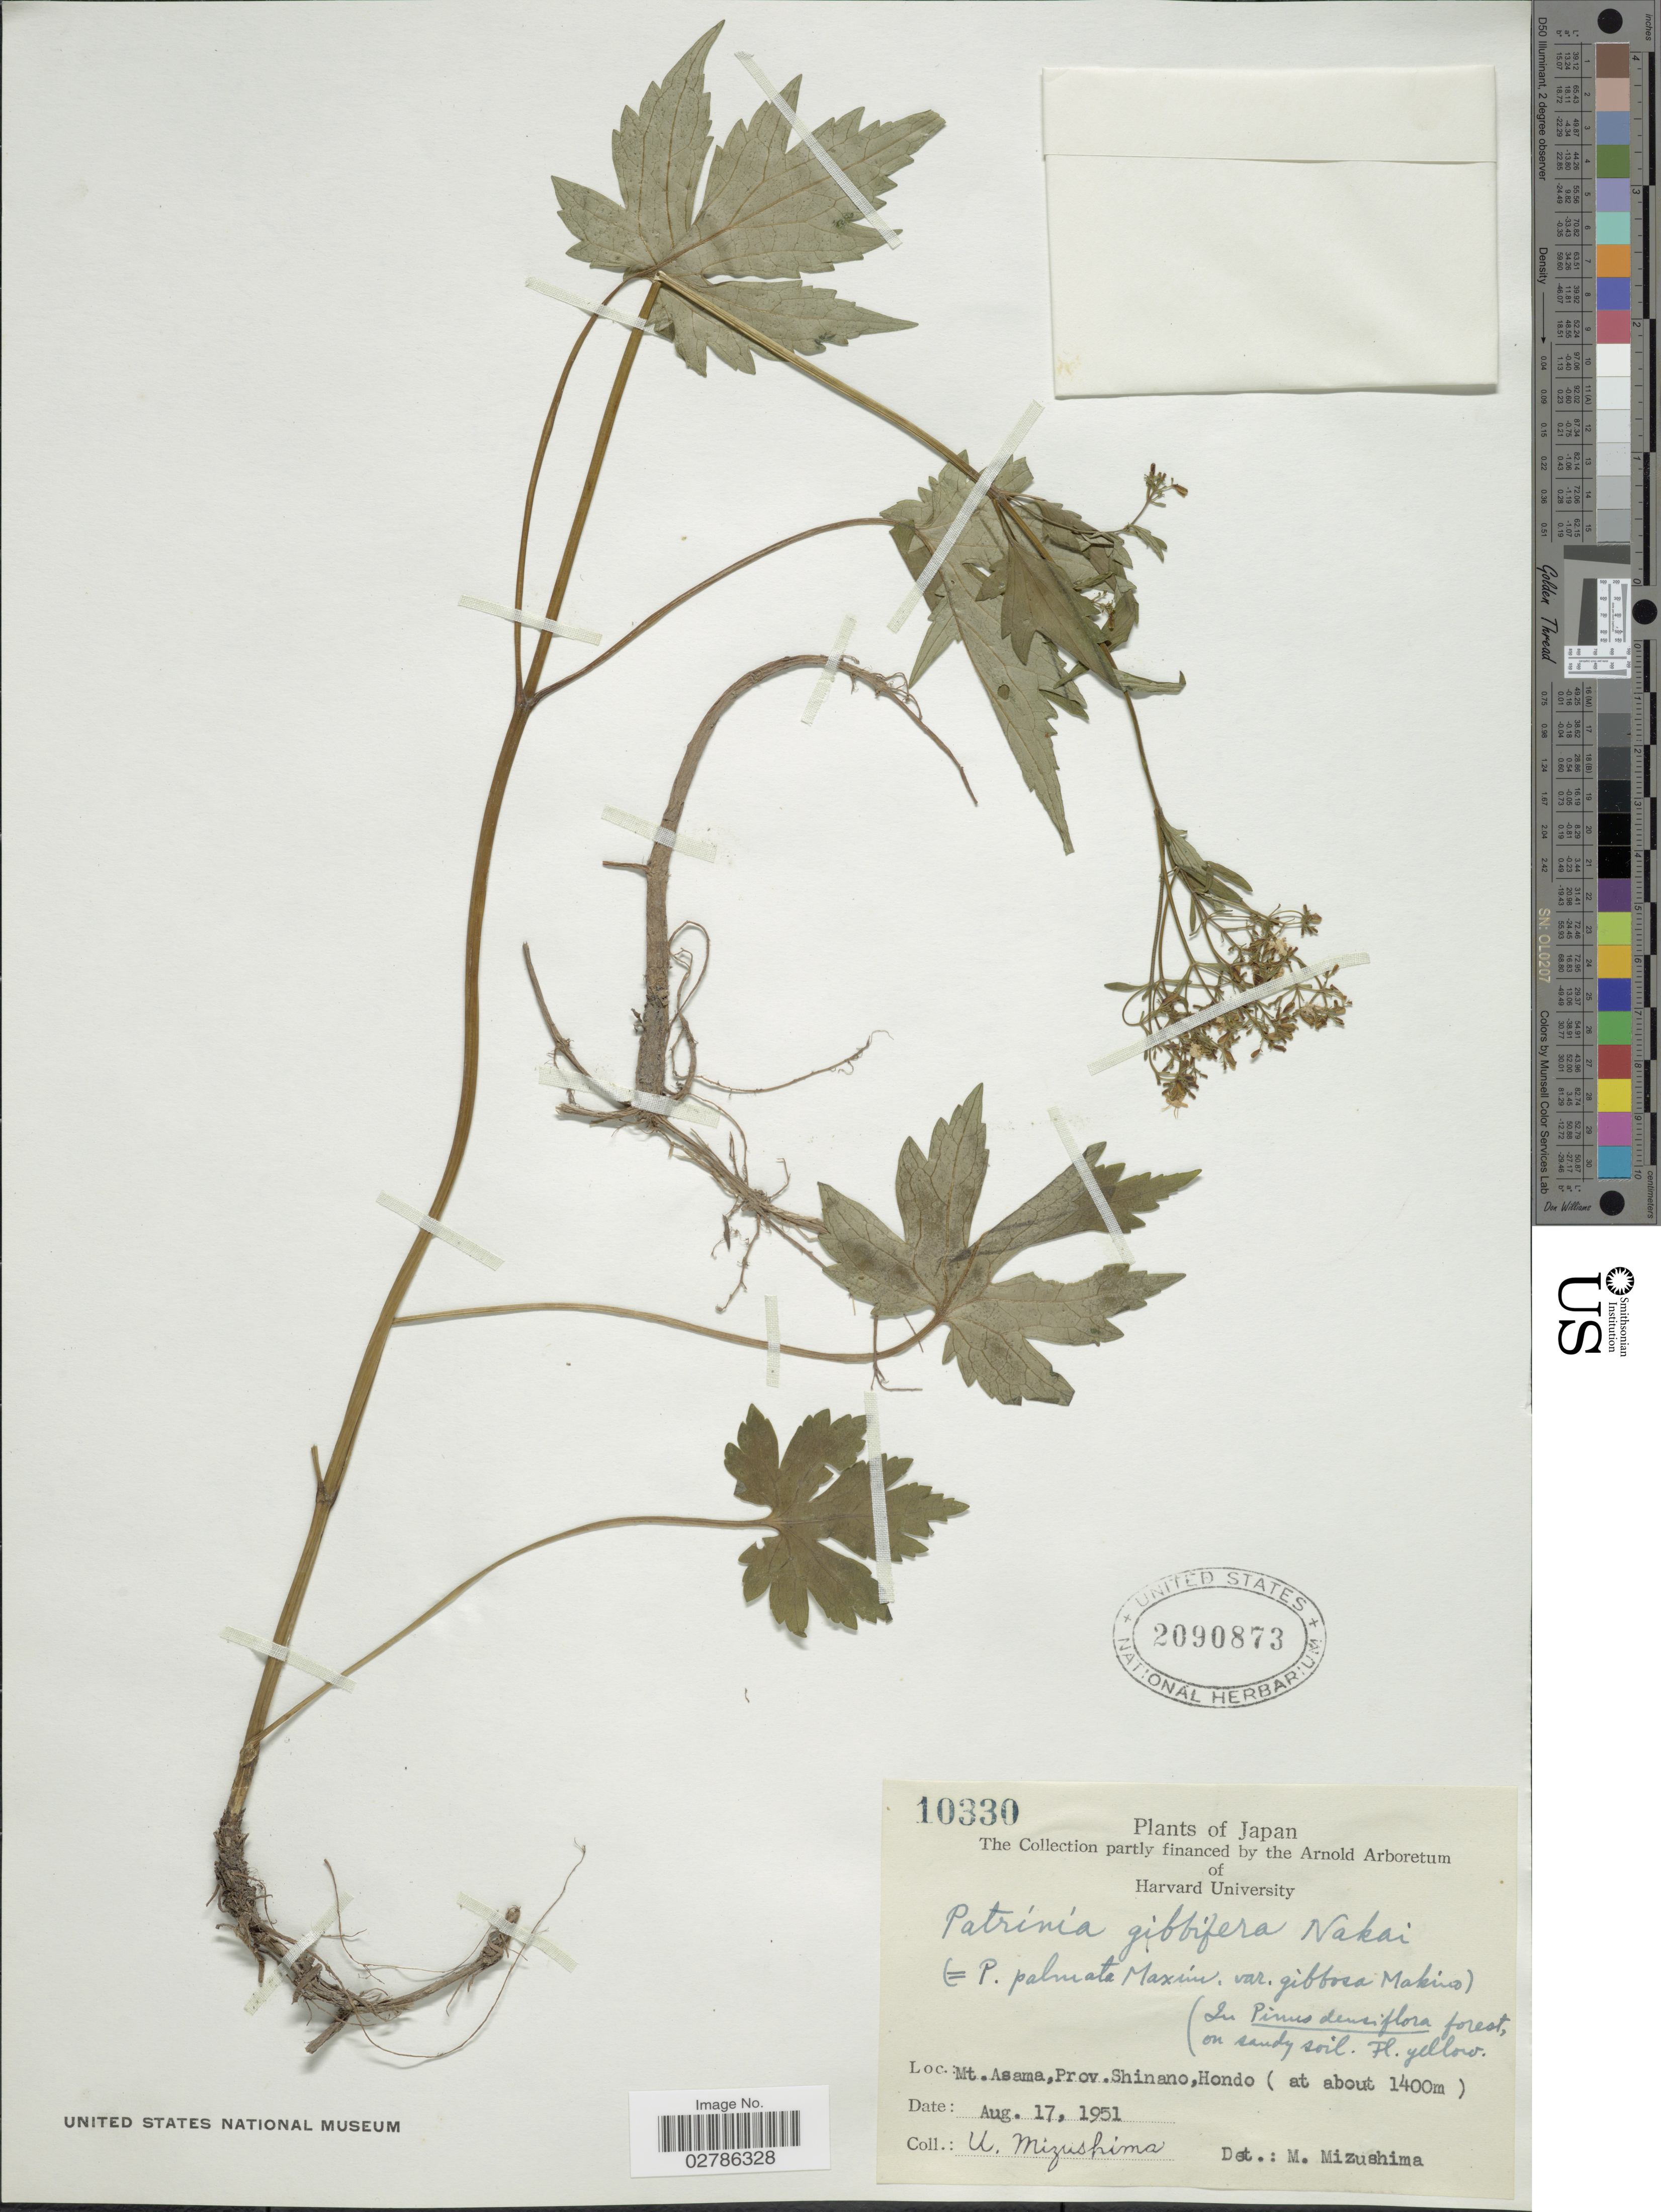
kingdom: Plantae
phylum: Tracheophyta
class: Magnoliopsida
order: Dipsacales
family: Caprifoliaceae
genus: Patrinia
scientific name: Patrinia palmata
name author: Maxim.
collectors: U. Mizushima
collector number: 10330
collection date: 1951-08-17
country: Japan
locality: Mt. Asama, Prov. Shinano, Hondo.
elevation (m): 1400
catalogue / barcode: US 2090873